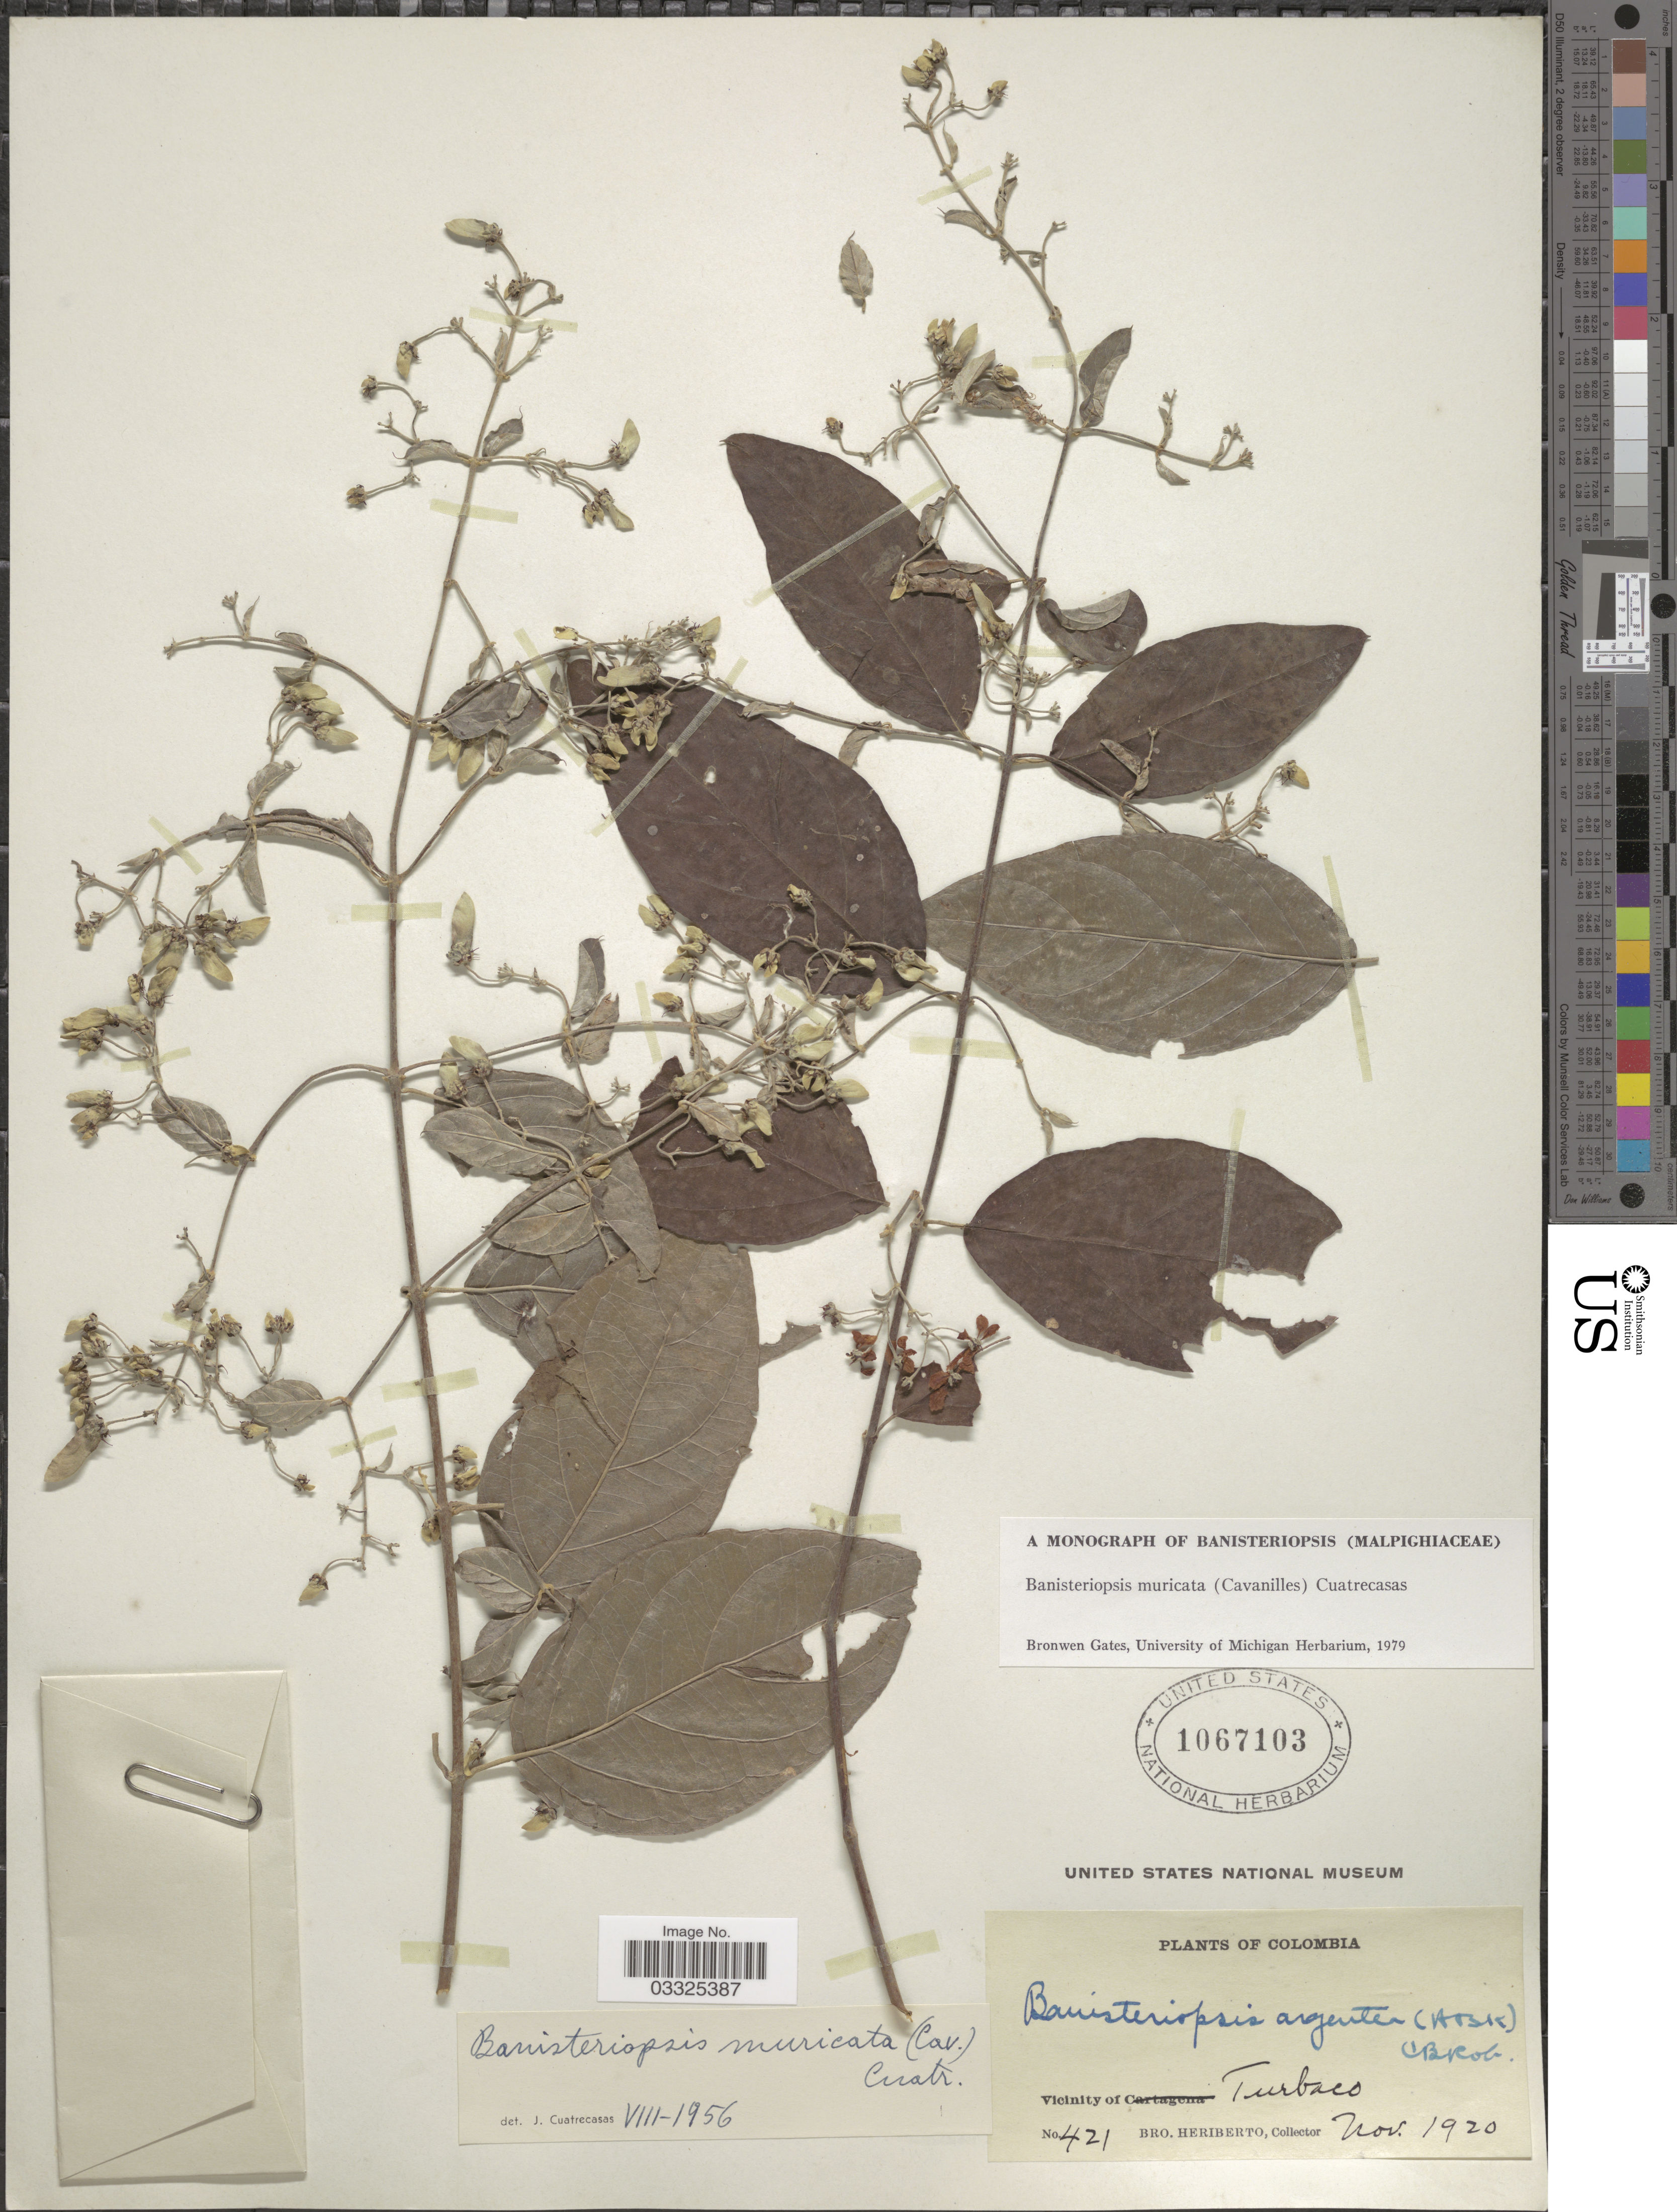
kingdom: Plantae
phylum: Tracheophyta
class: Magnoliopsida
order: Malpighiales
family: Malpighiaceae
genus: Banisteriopsis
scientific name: Banisteriopsis muricata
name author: (Cav.) Cuatrec.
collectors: B. Heriberto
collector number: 421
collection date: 1920-11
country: Colombia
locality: Vicinity of Turbaco.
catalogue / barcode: US 1067103